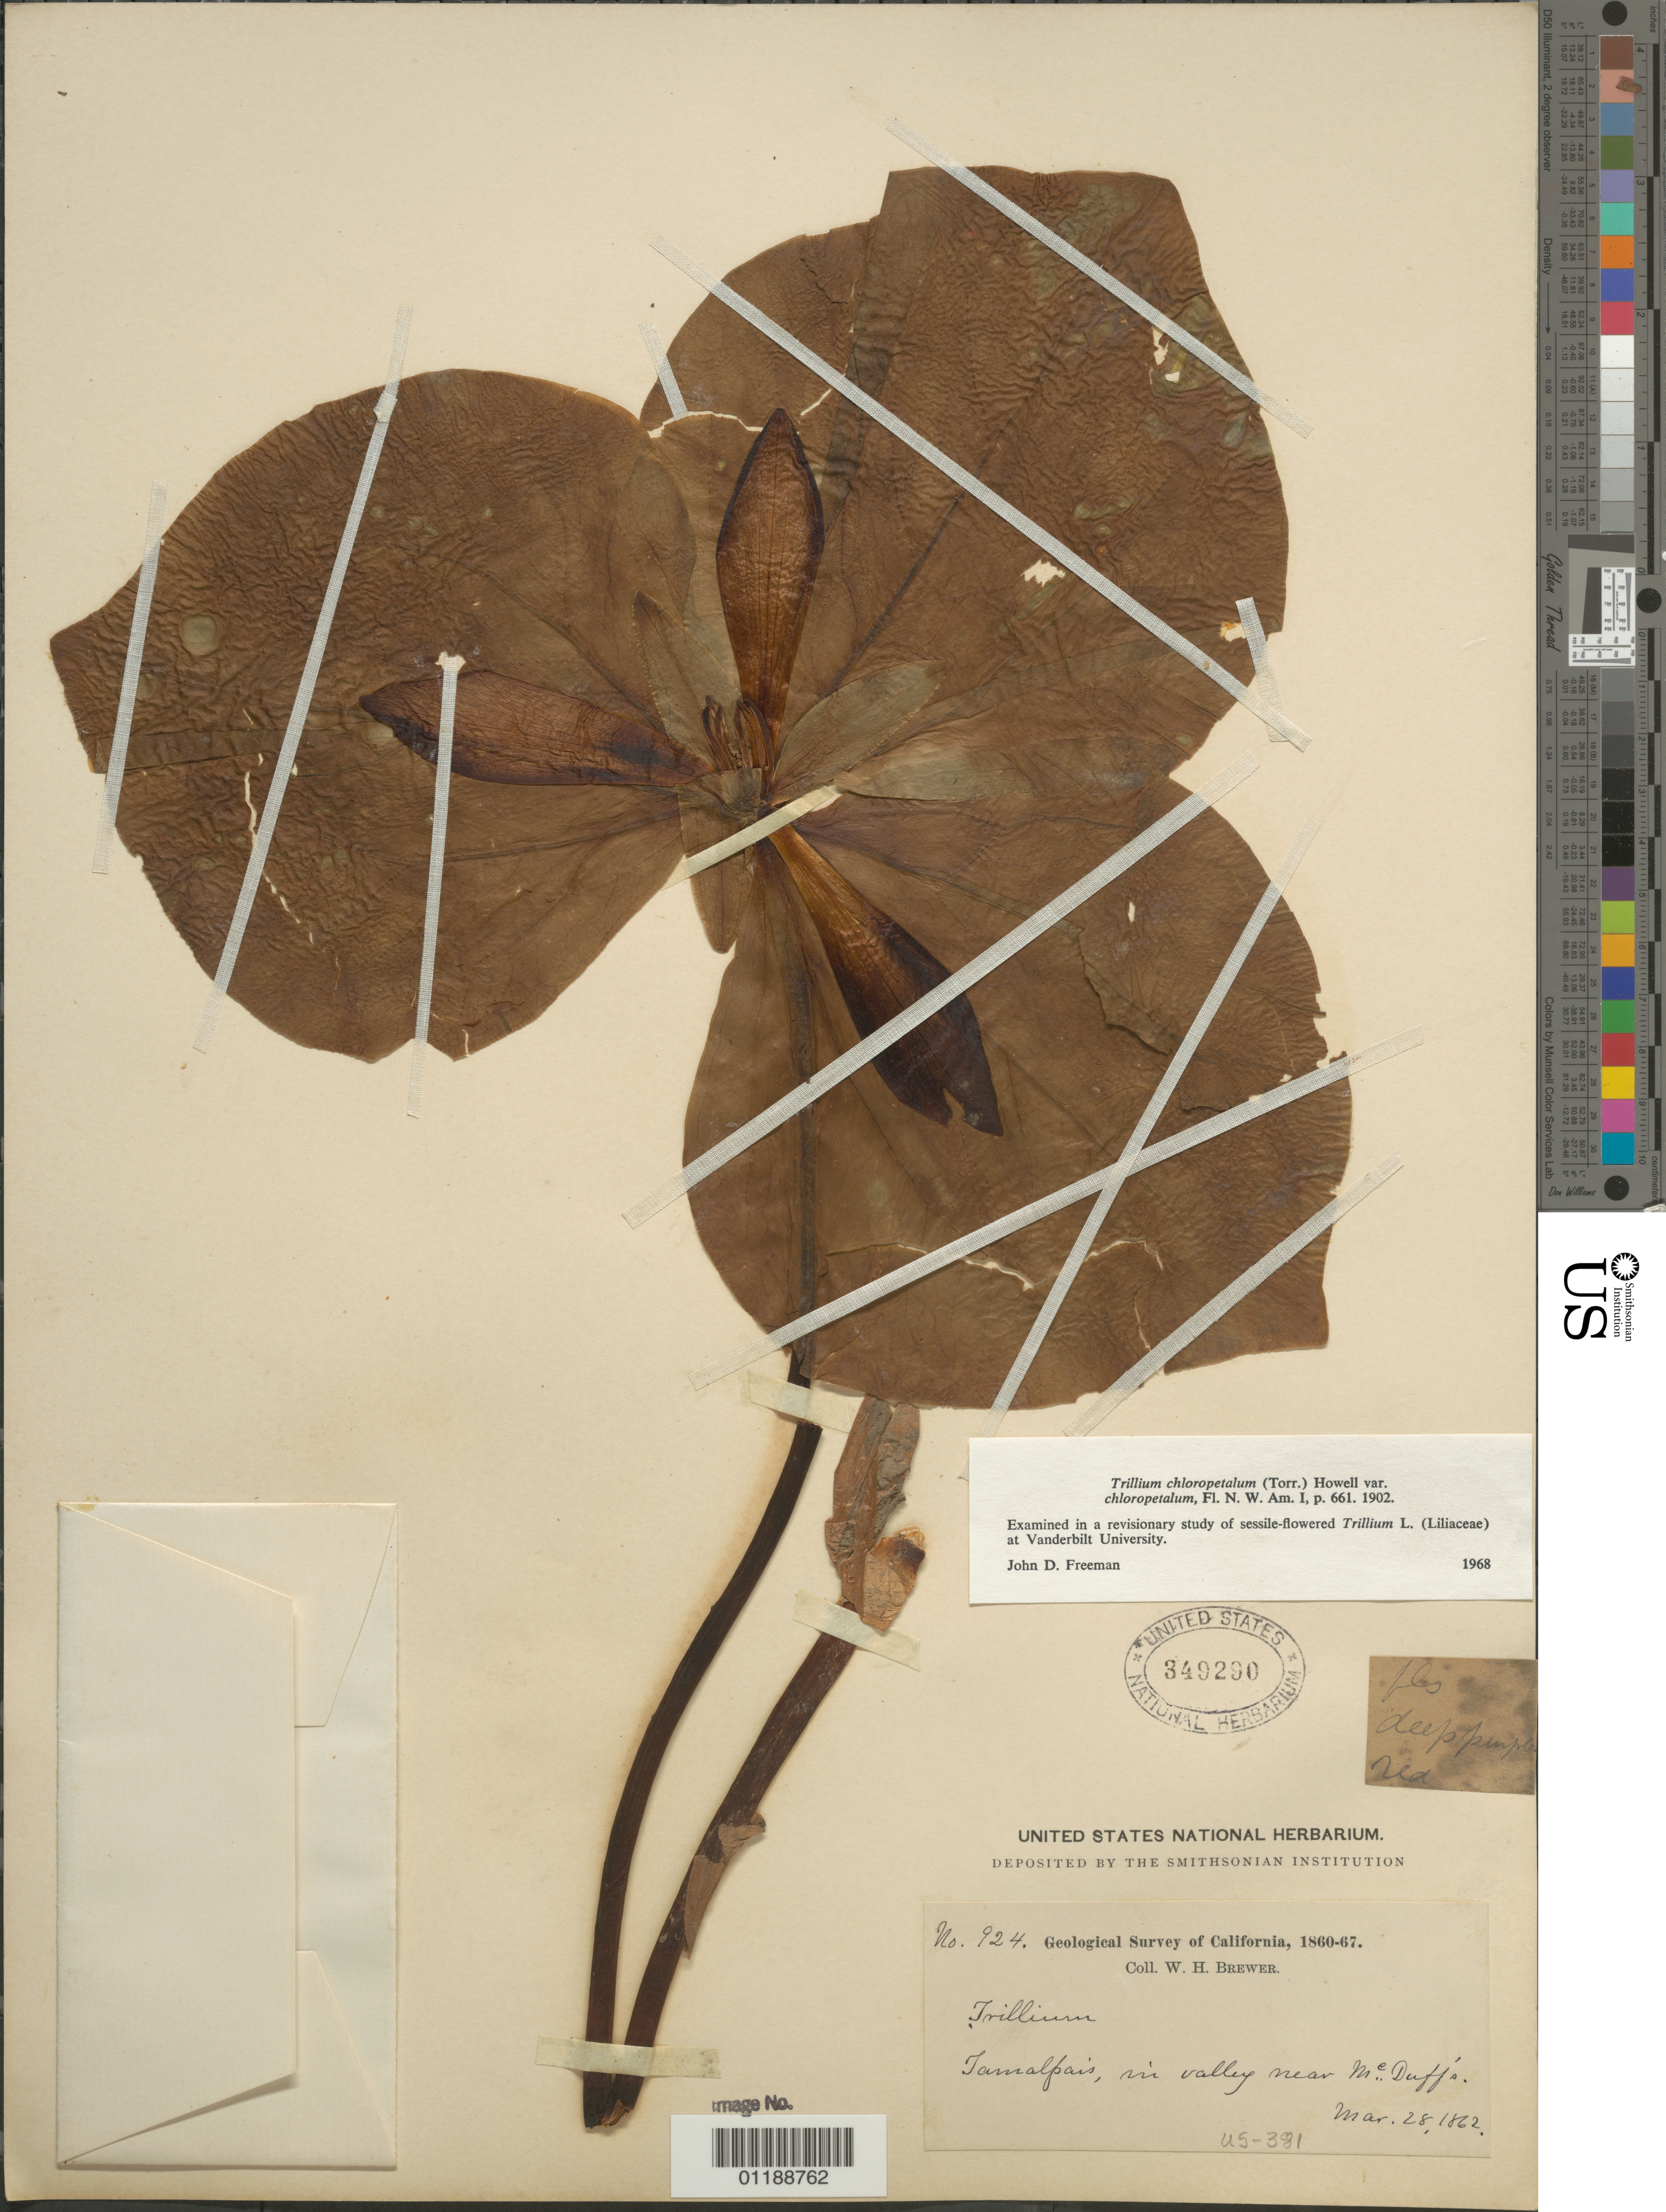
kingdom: Plantae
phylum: Tracheophyta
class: Liliopsida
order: Liliales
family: Melanthiaceae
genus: Trillium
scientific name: Trillium chloropetalum var. chloropetalum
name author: (Torr.) Howell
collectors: W. H. Brewer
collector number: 924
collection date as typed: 28 Mar 1862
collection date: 1862-03-28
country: United States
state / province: California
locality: Tamalpais, in valley near McDuff's.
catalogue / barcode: US 349290